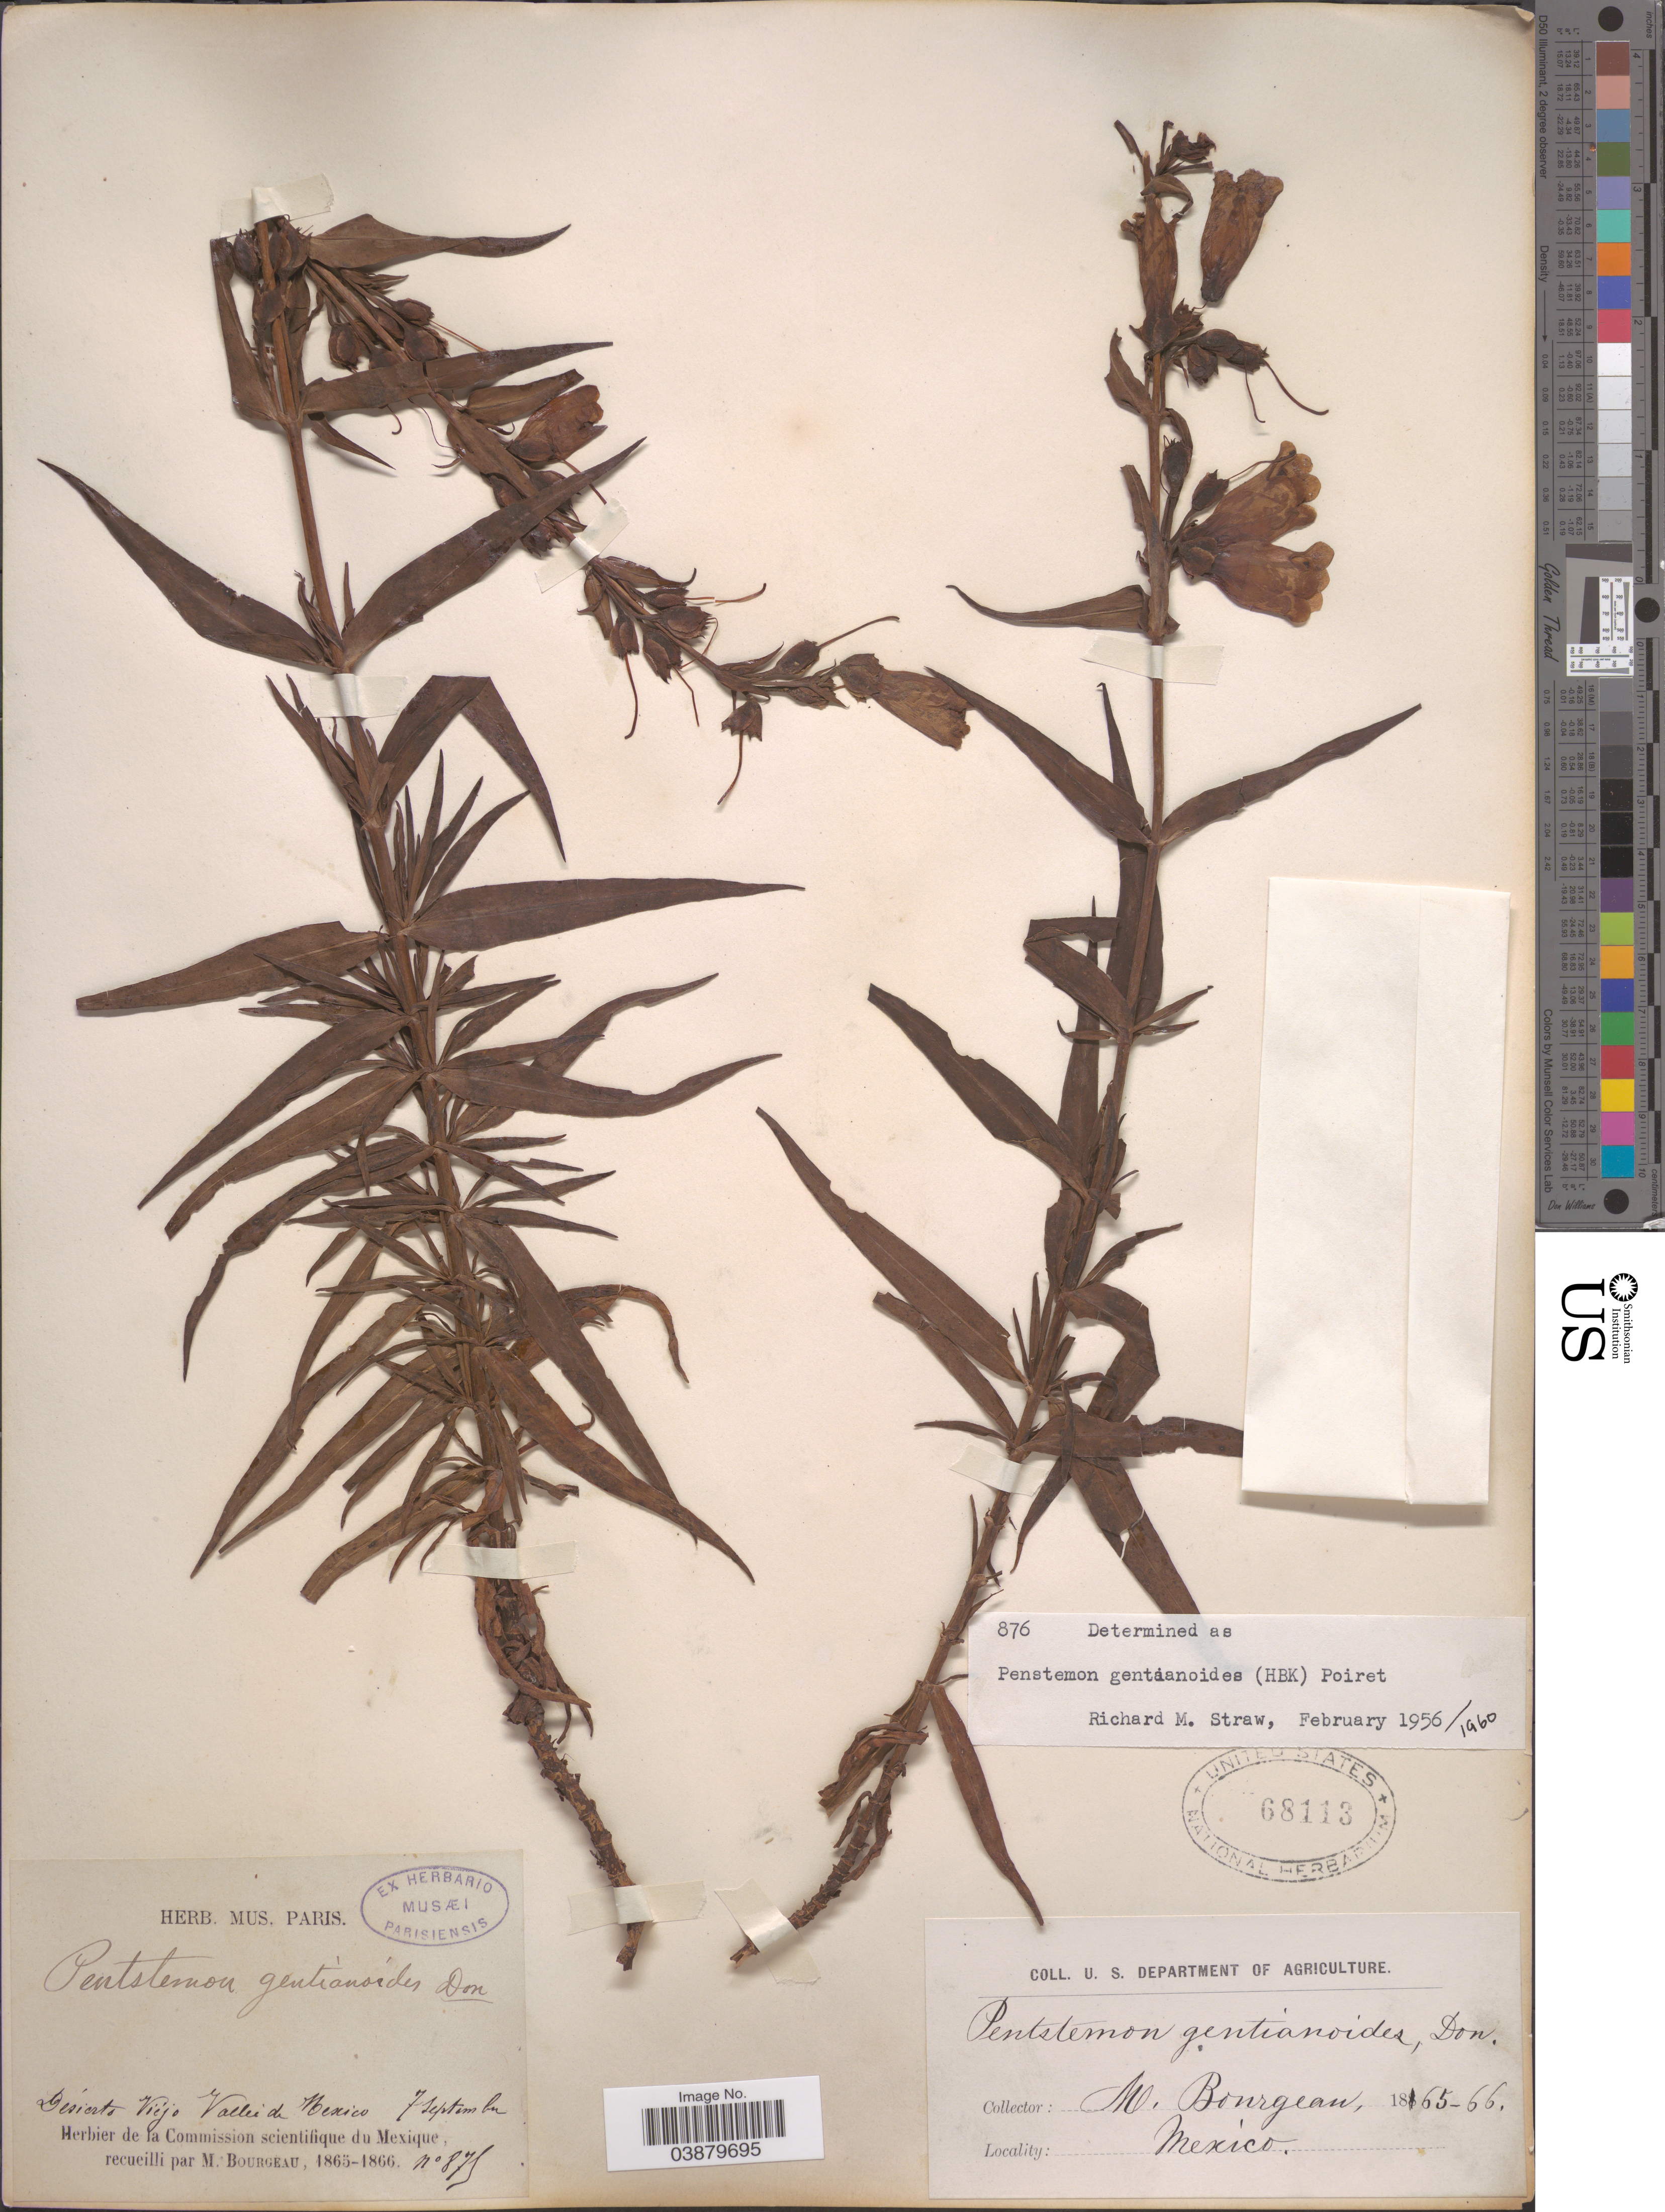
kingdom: Plantae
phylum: Tracheophyta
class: Magnoliopsida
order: Lamiales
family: Plantaginaceae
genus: Penstemon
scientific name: Penstemon gentianoides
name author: (Kunth) Poir.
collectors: M. Bourgeau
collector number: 879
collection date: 1865-09-07/1866-09-07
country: Mexico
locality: Desierto Viejo Vallei de Mexico.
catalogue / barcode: US 68113